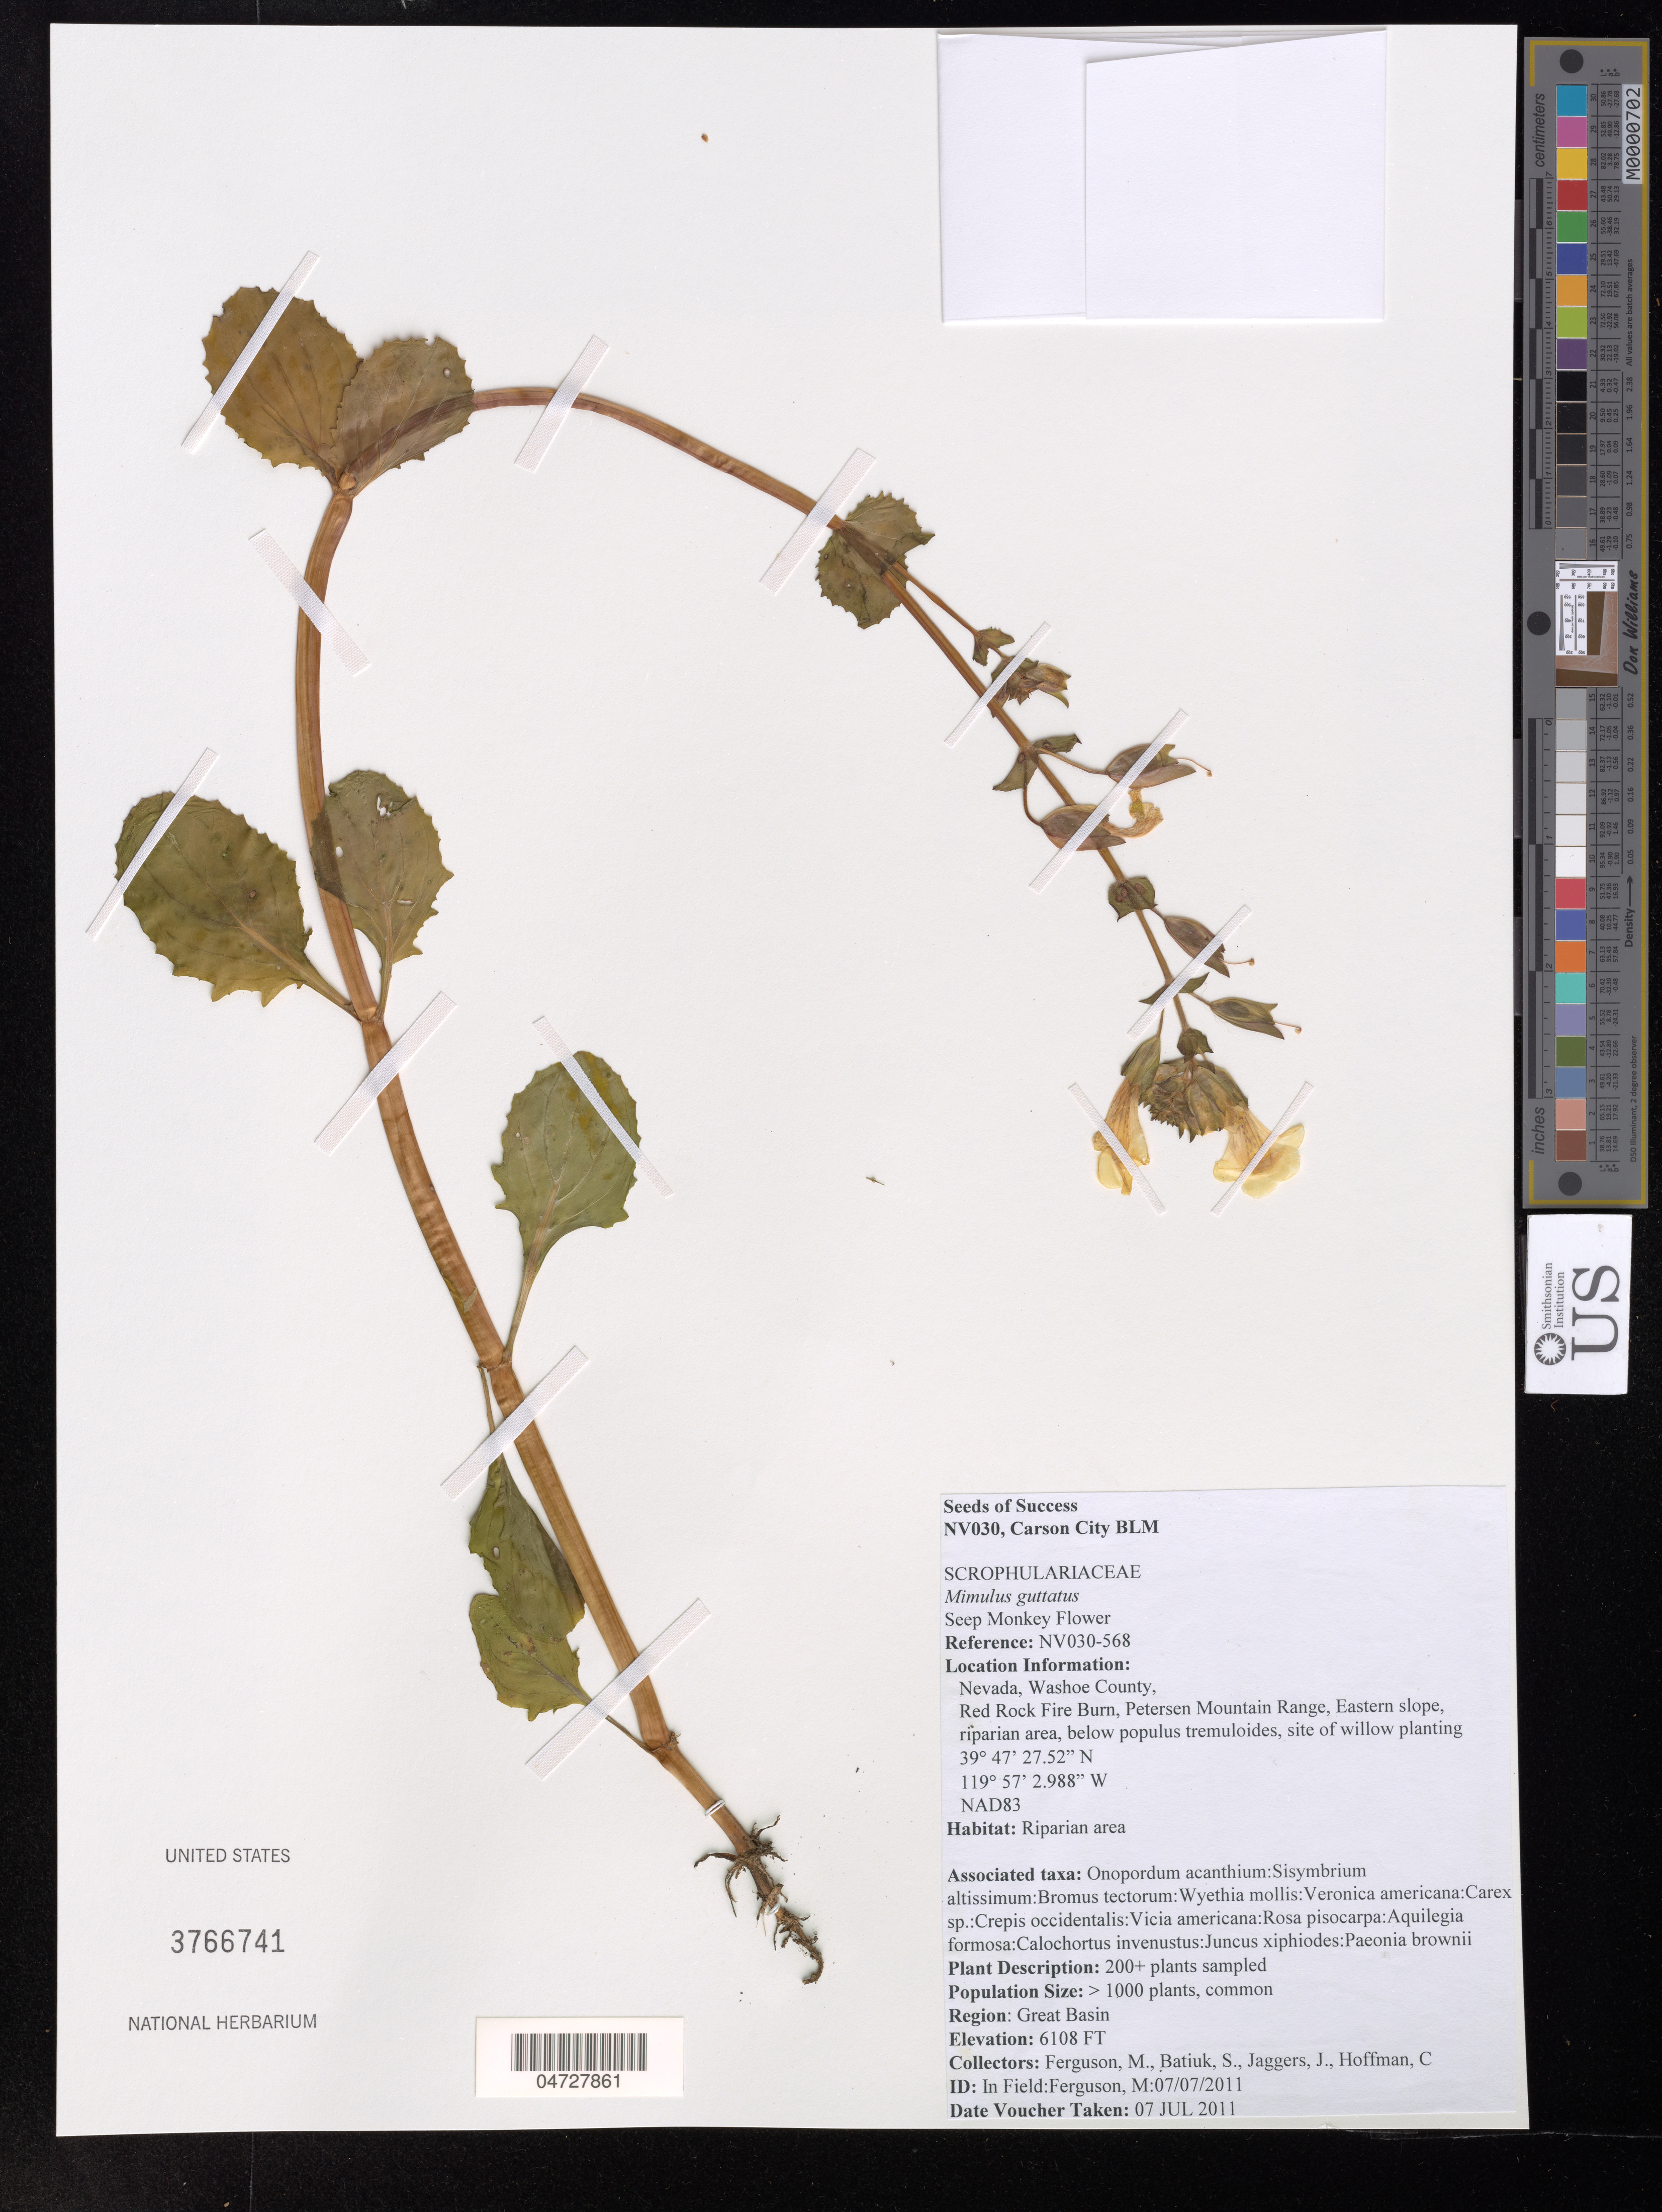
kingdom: Plantae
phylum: Tracheophyta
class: Magnoliopsida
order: Lamiales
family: Phrymaceae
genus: Mimulus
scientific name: Mimulus guttatus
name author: DC.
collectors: M. Ferguson, S. Batiuk, J. Jaggers & C. Hoffman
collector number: NV030-568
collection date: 2011-07-07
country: United States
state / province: Nevada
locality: Washoe County, Red Rock Fire Burn, Petersen Mountain Range, Eastern slope. Region: Great Basin.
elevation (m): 1862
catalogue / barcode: US 3766741